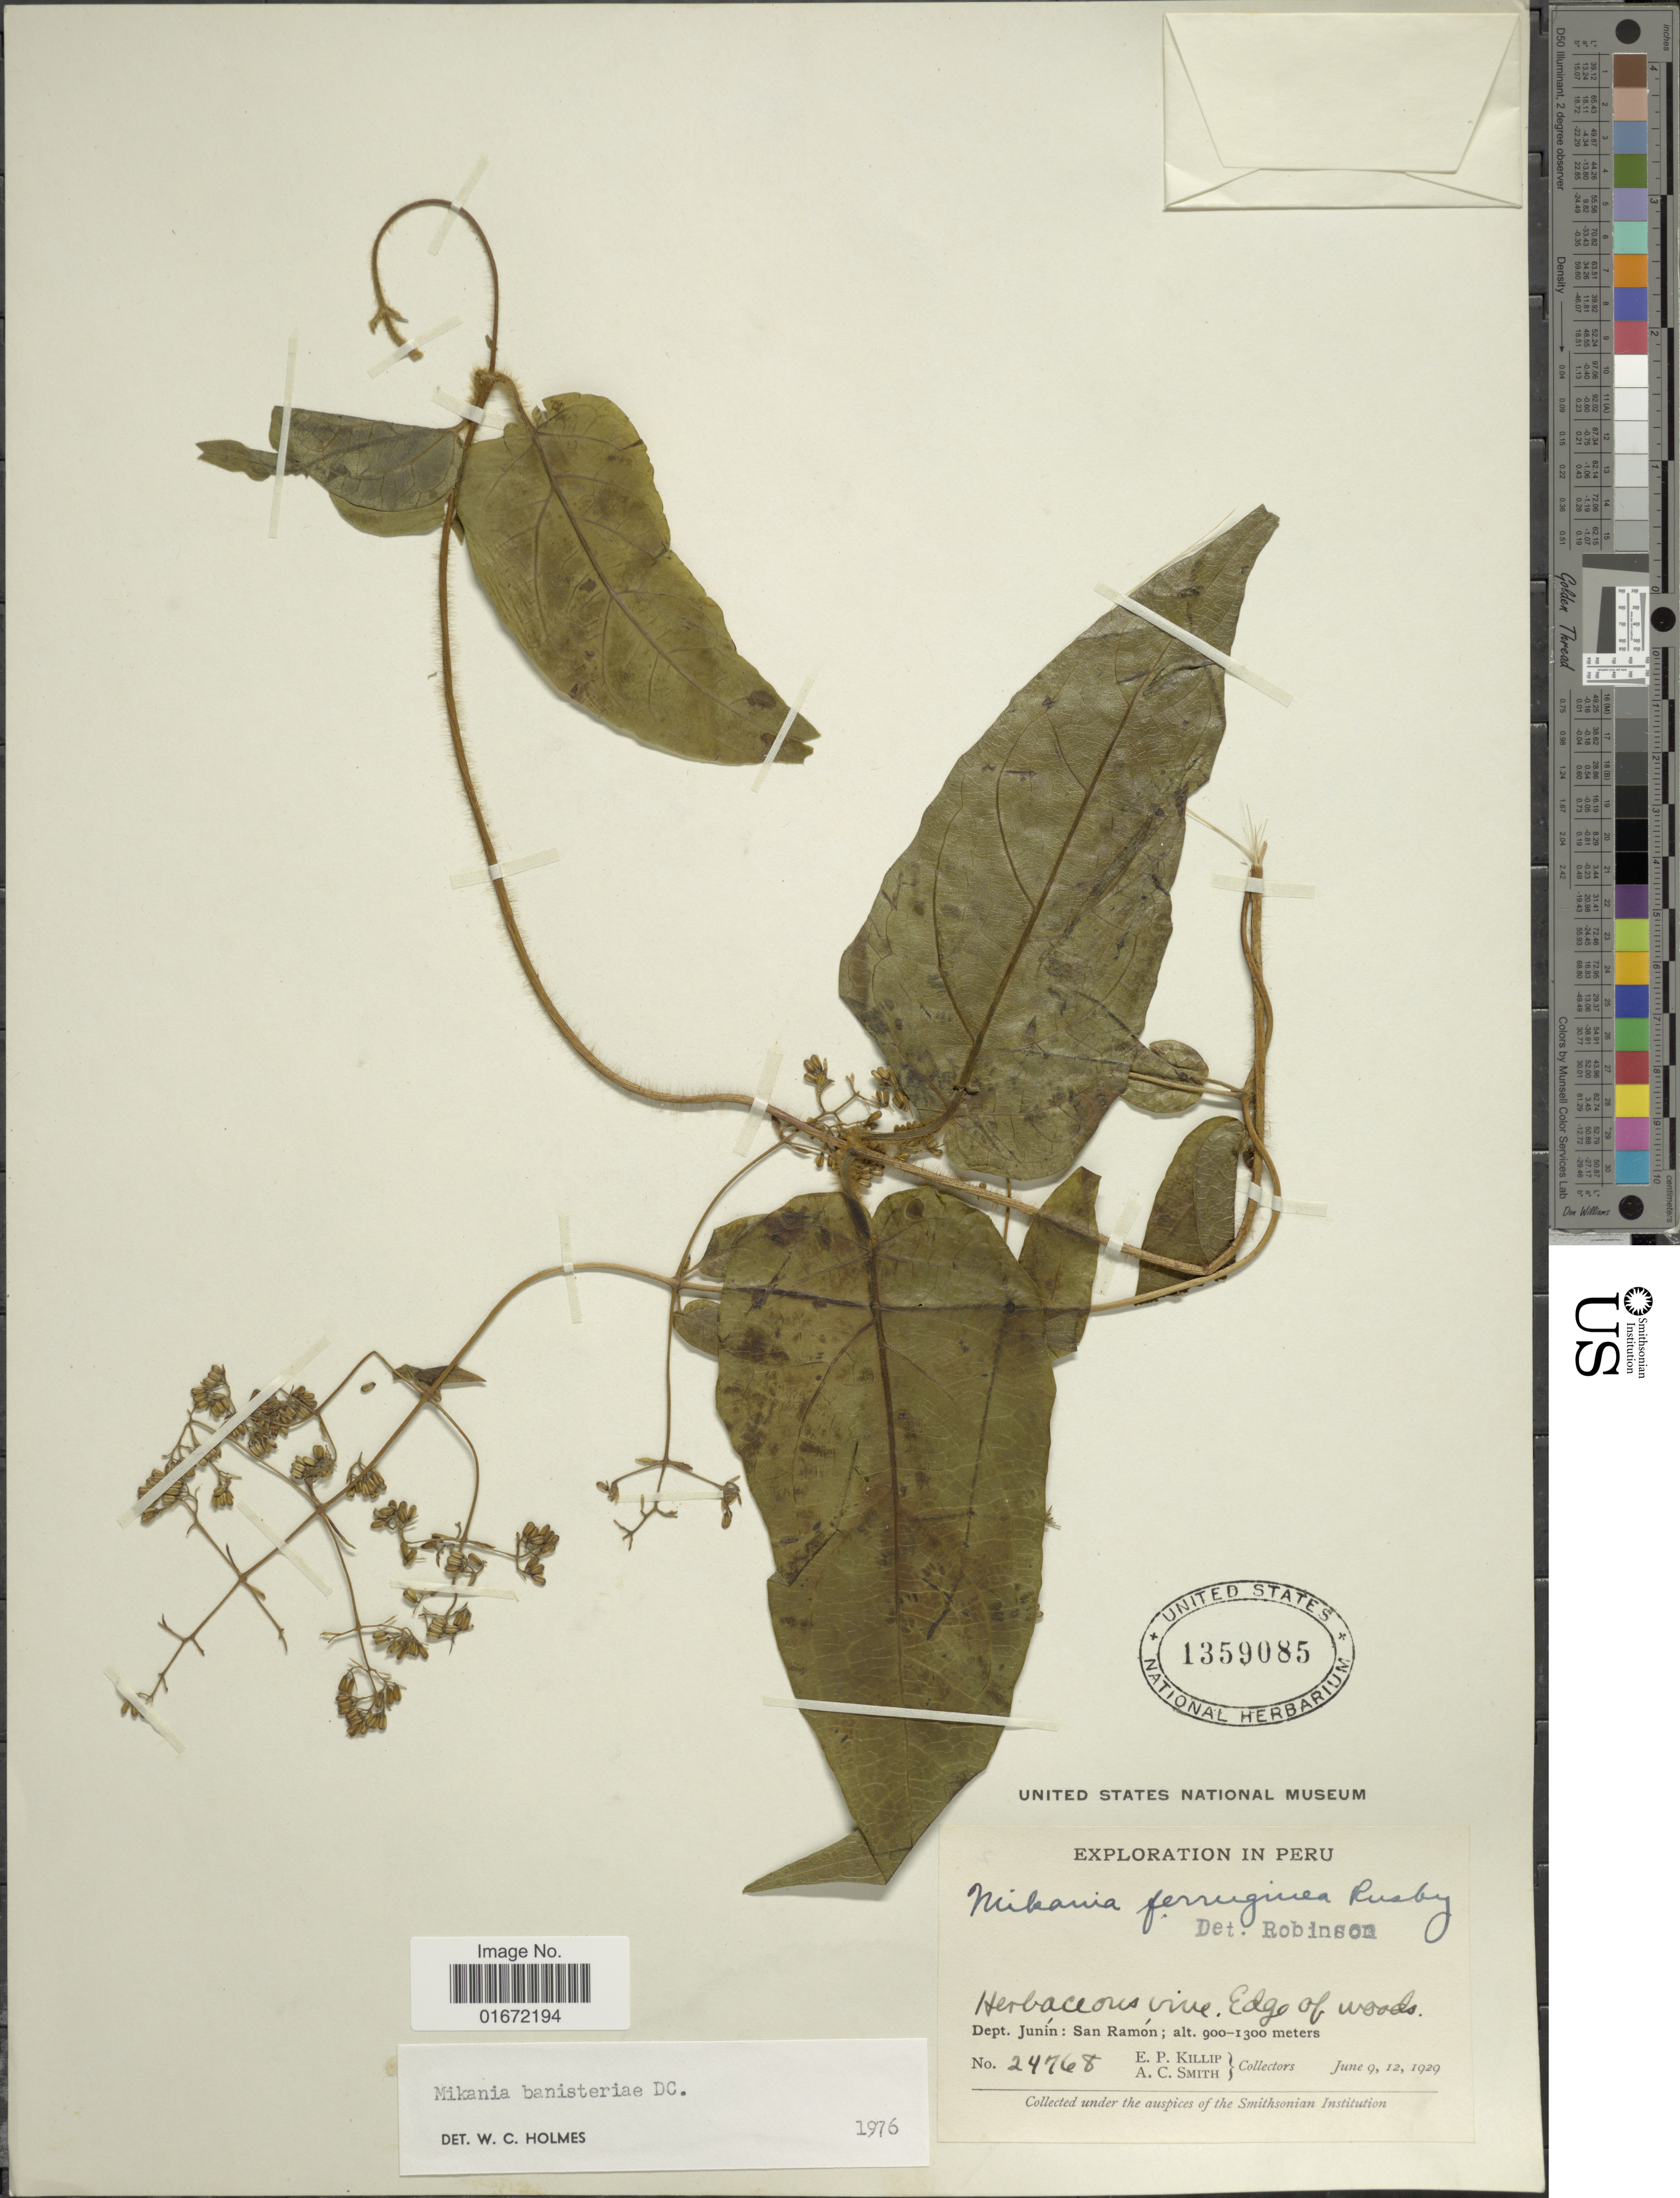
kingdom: Plantae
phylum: Tracheophyta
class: Magnoliopsida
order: Asterales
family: Asteraceae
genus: Mikania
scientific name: Mikania banisteriae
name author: DC.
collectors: E. P. Killip & A. C. Smith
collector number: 24768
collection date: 1929-06-09/1929-06-12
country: Peru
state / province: Junín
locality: Dept. Junín: San Ramón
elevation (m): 900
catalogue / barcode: US 1359085